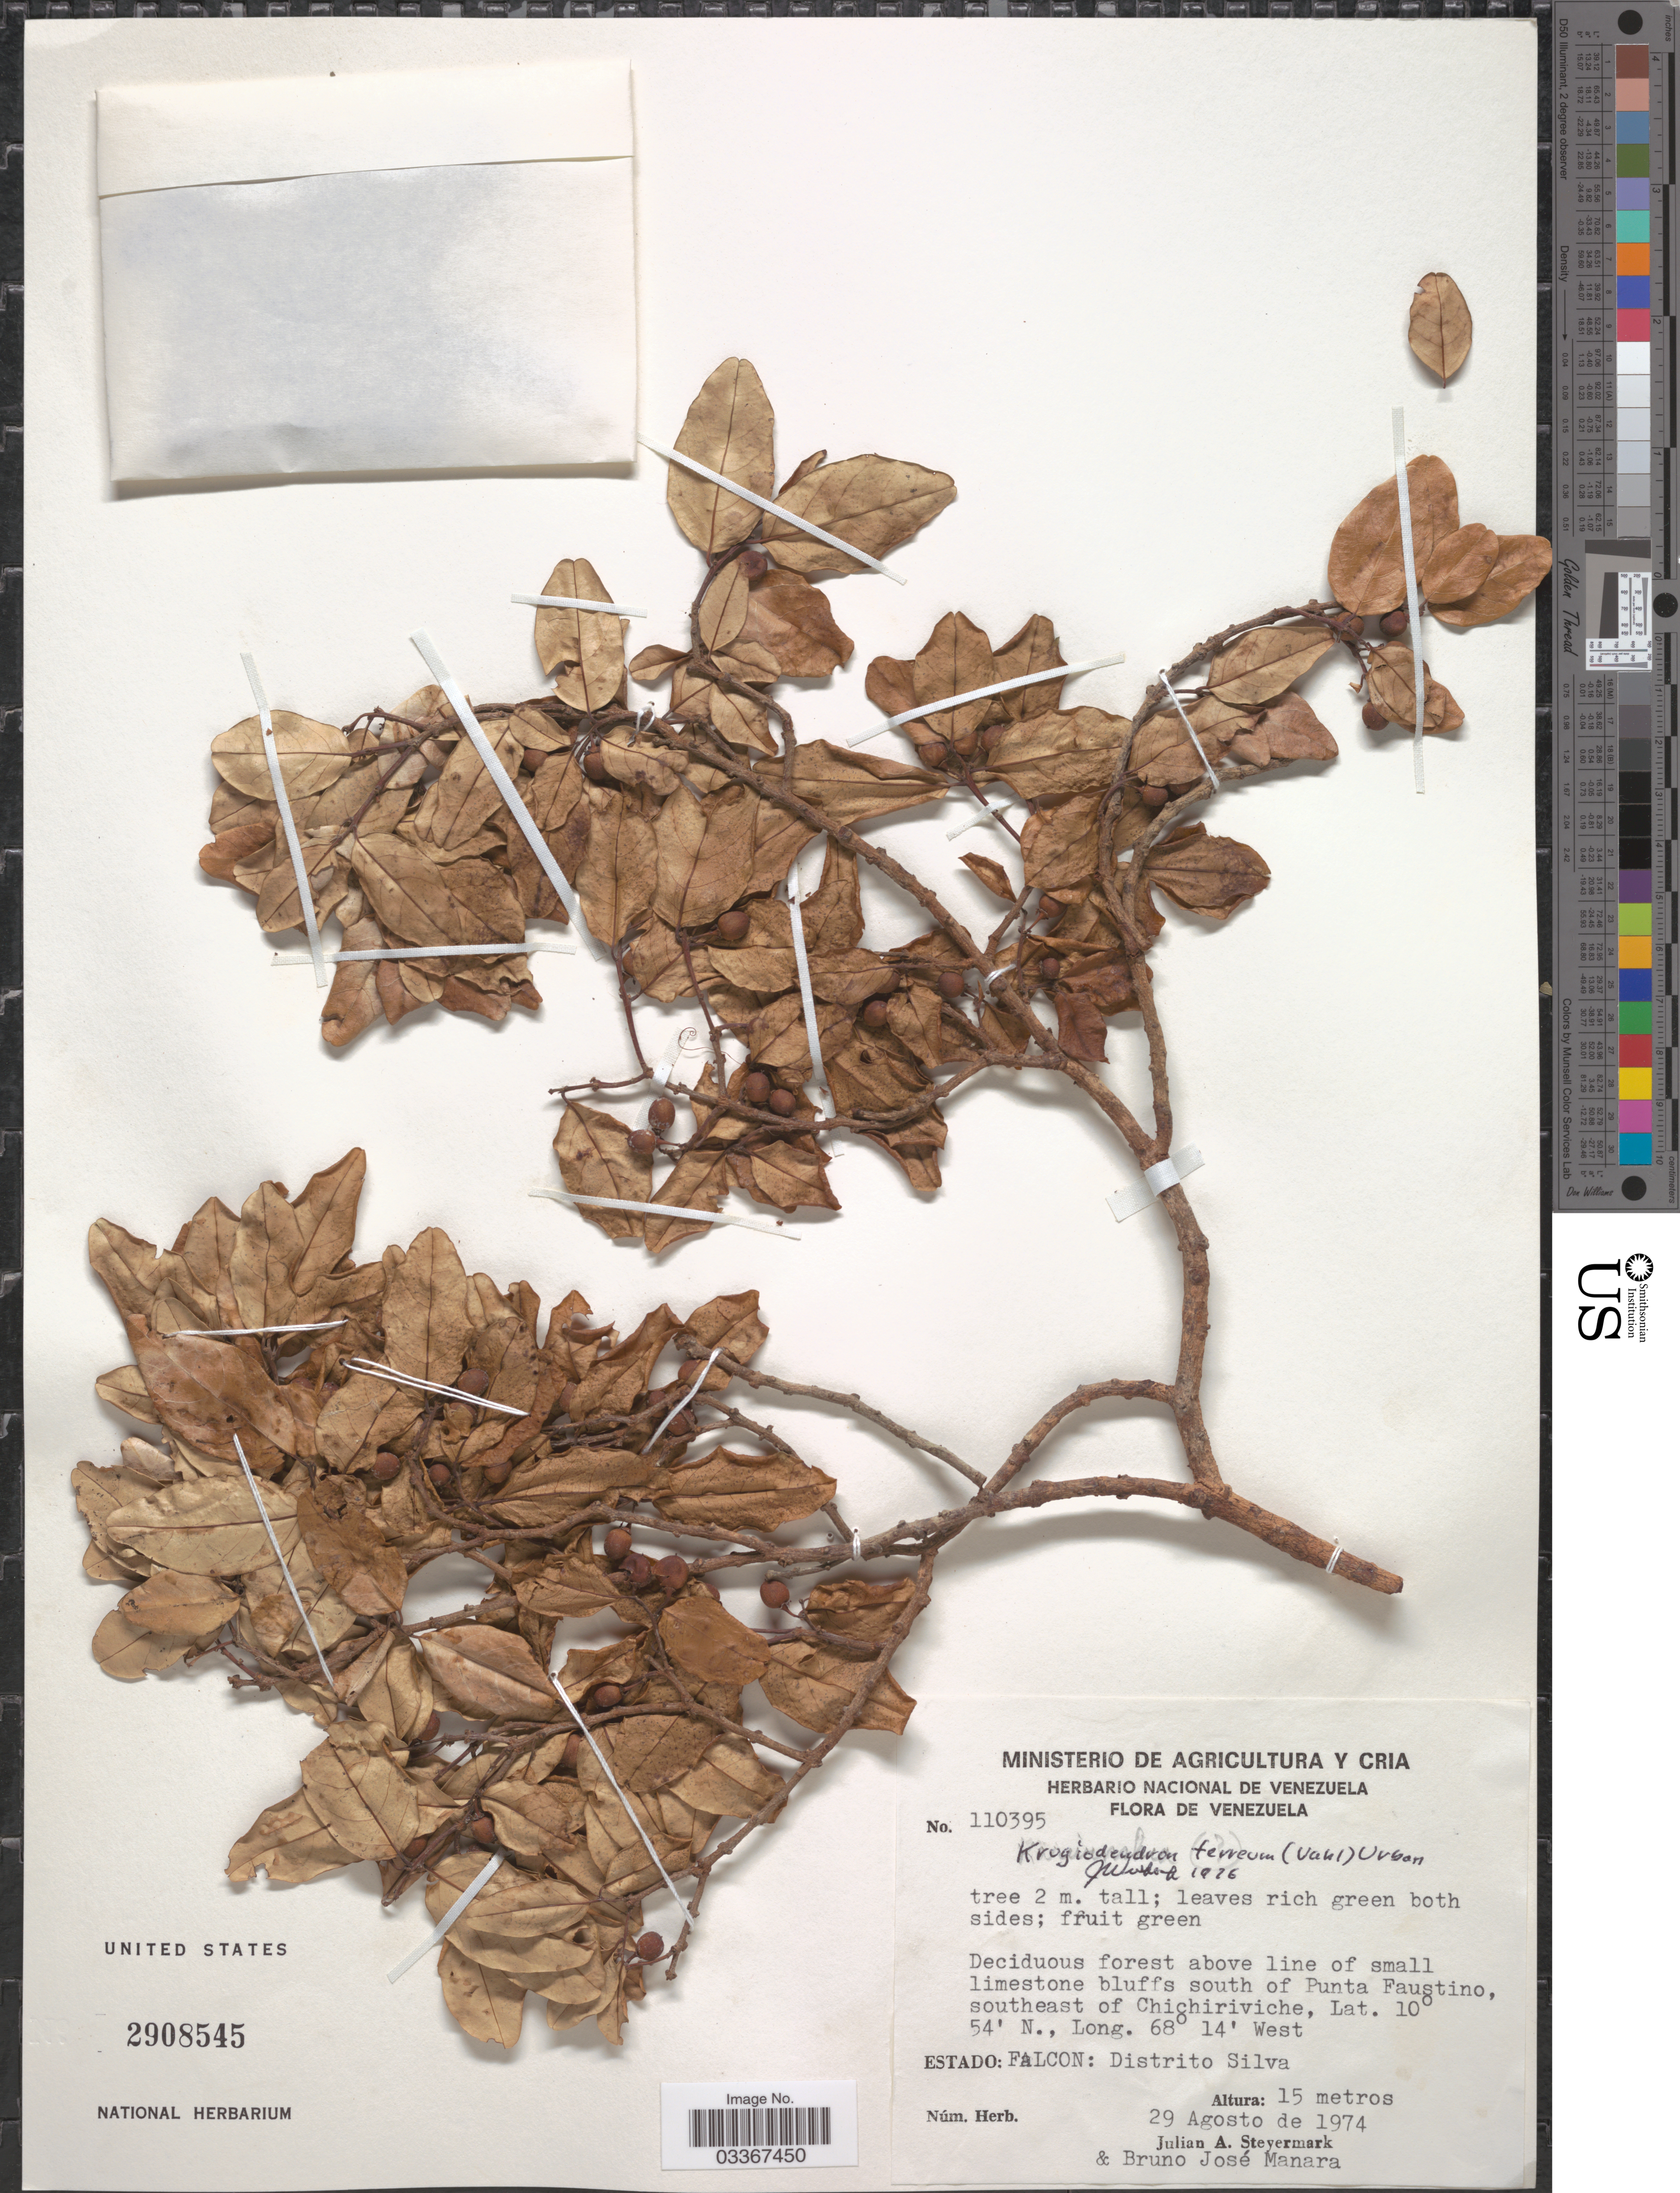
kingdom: Plantae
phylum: Tracheophyta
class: Magnoliopsida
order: Rosales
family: Rhamnaceae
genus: Krugiodendron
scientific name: Krugiodendron ferreum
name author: (Vahl) Urb.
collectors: J. Steyermark & B. Manara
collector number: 110395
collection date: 1974-08-29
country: Venezuela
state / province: Falcón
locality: Deciduous forest above line of small limestone bluffs south of Punta Faustino, southeast of Chichiriviche. Distrito Silva.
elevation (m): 15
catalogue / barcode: US 2908545